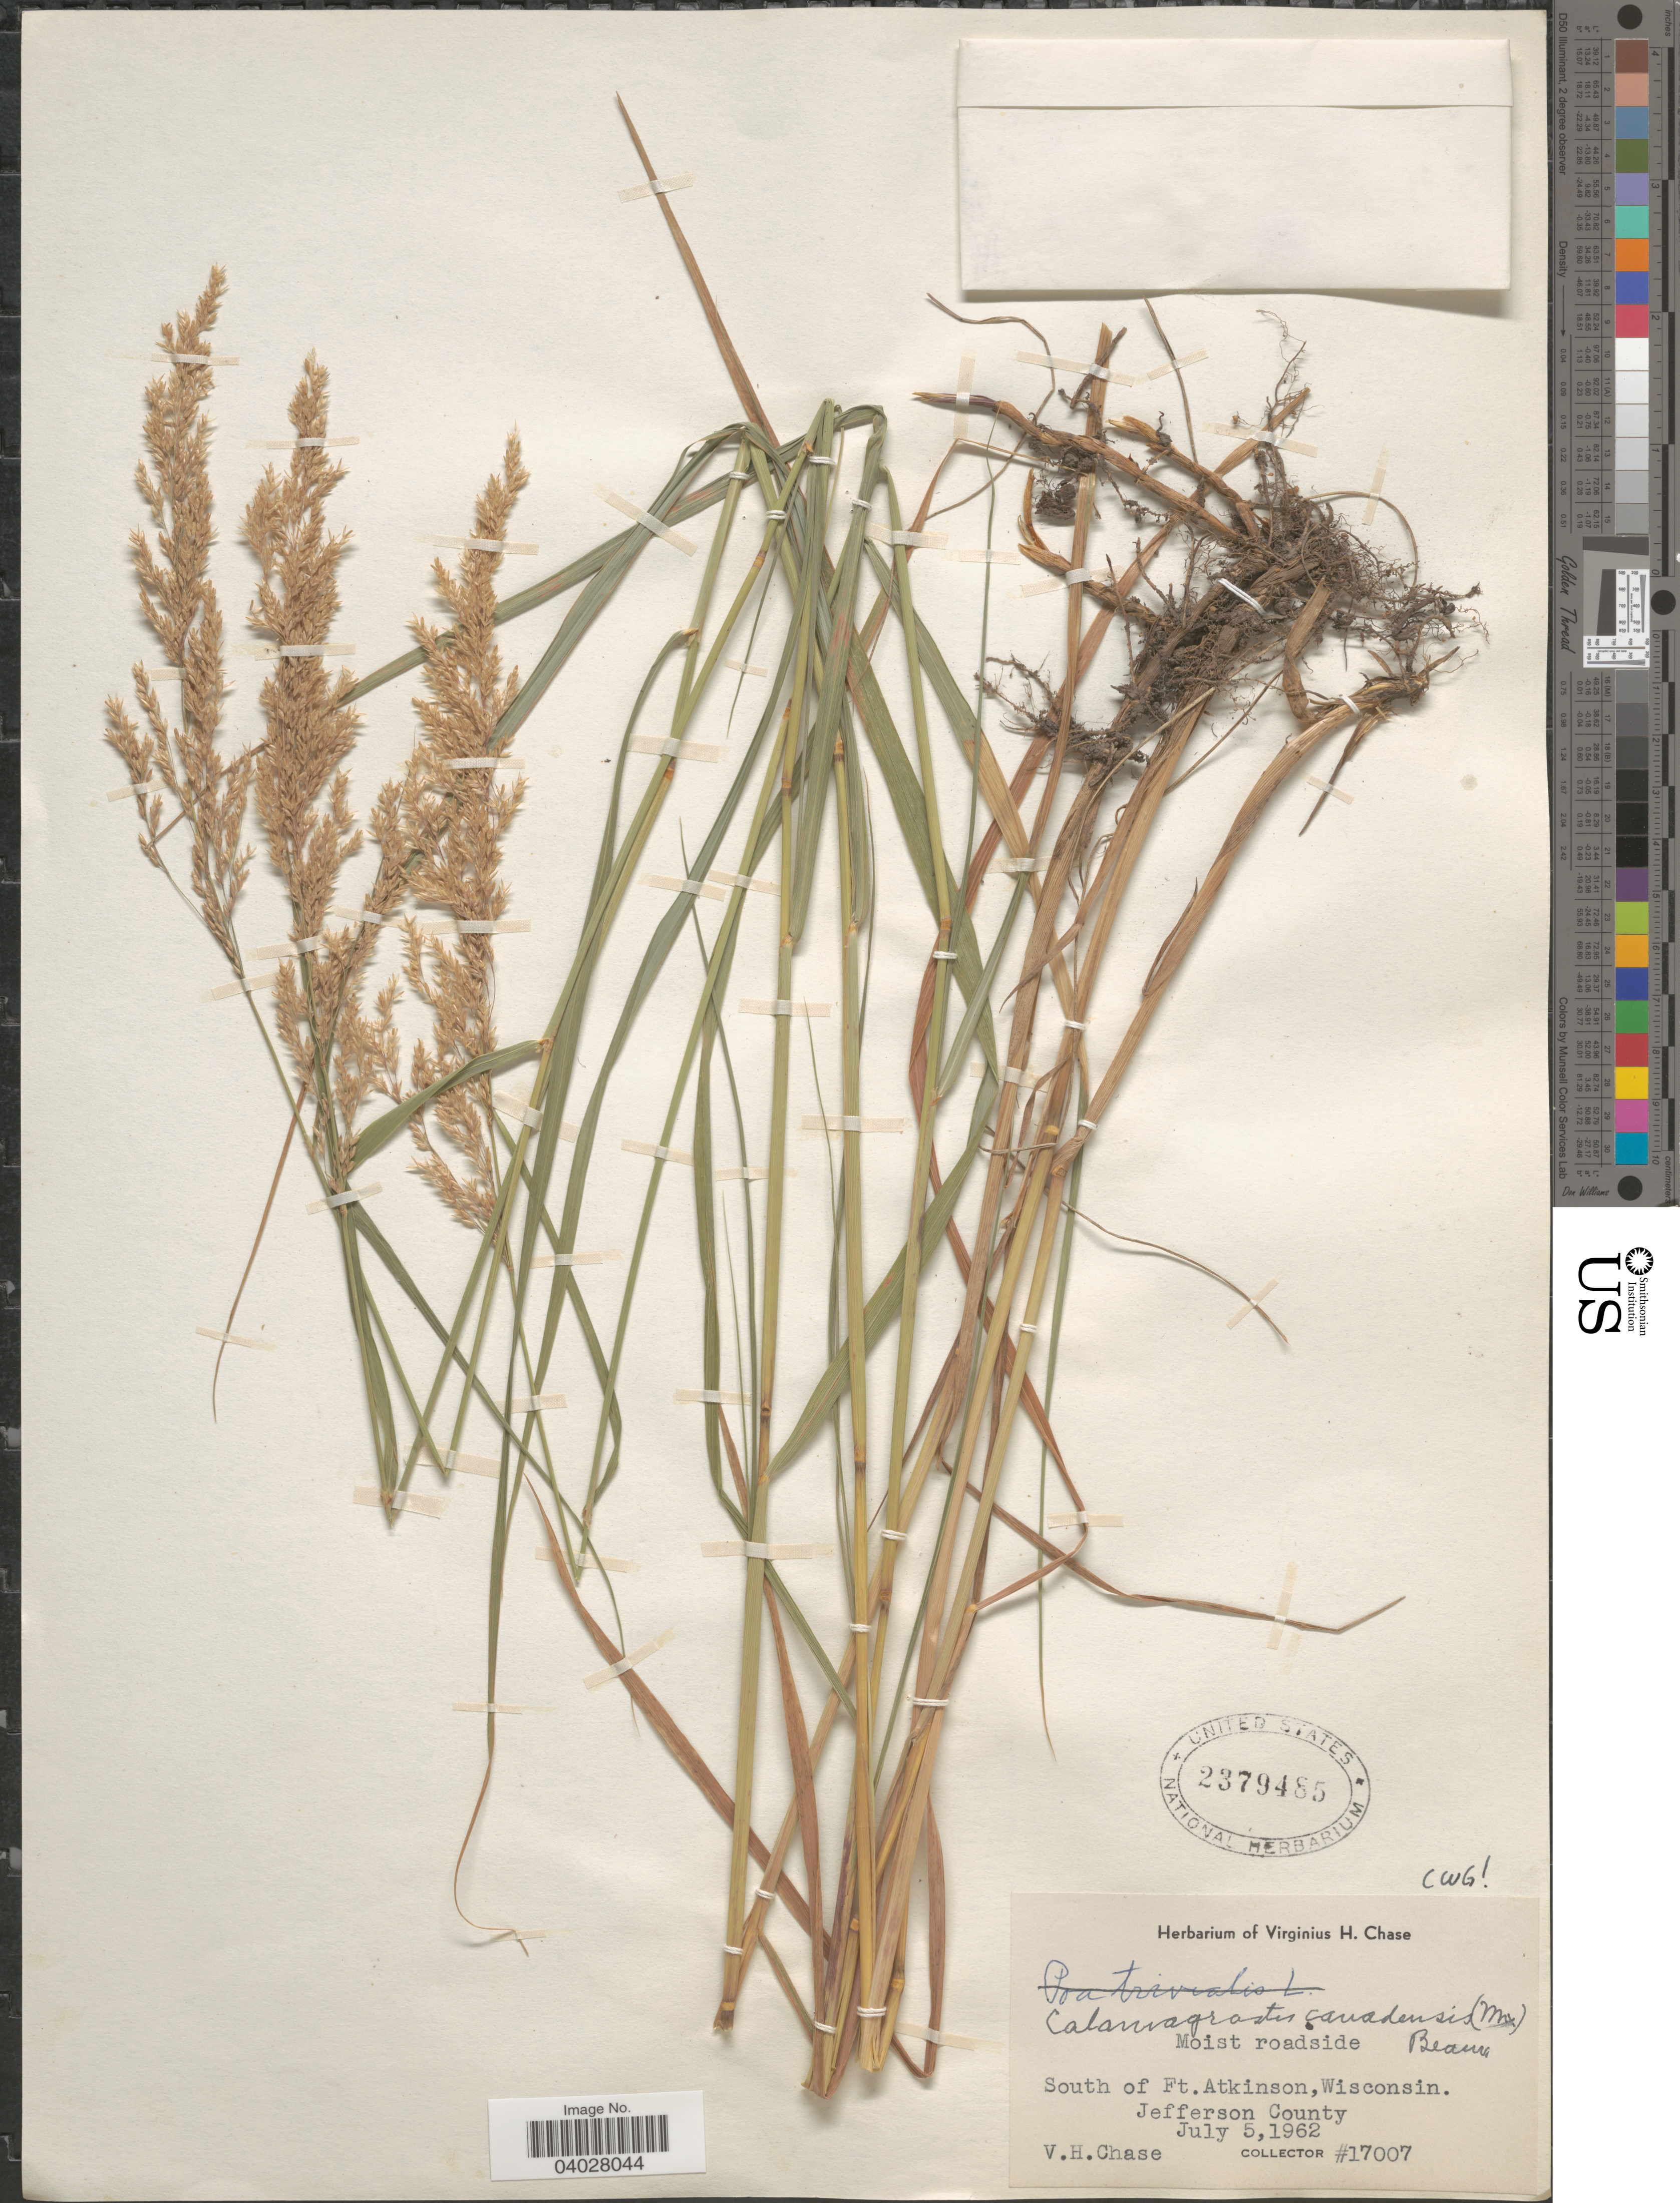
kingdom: Plantae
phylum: Tracheophyta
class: Liliopsida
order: Poales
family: Poaceae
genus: Calamagrostis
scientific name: Calamagrostis canadensis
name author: (Michx.) P. Beauv.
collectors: V. H. Chase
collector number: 17007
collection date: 1962-07-05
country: United States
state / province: Wisconsin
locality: South of Ft.Atkinson. Jefferson County.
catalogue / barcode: US 2379485